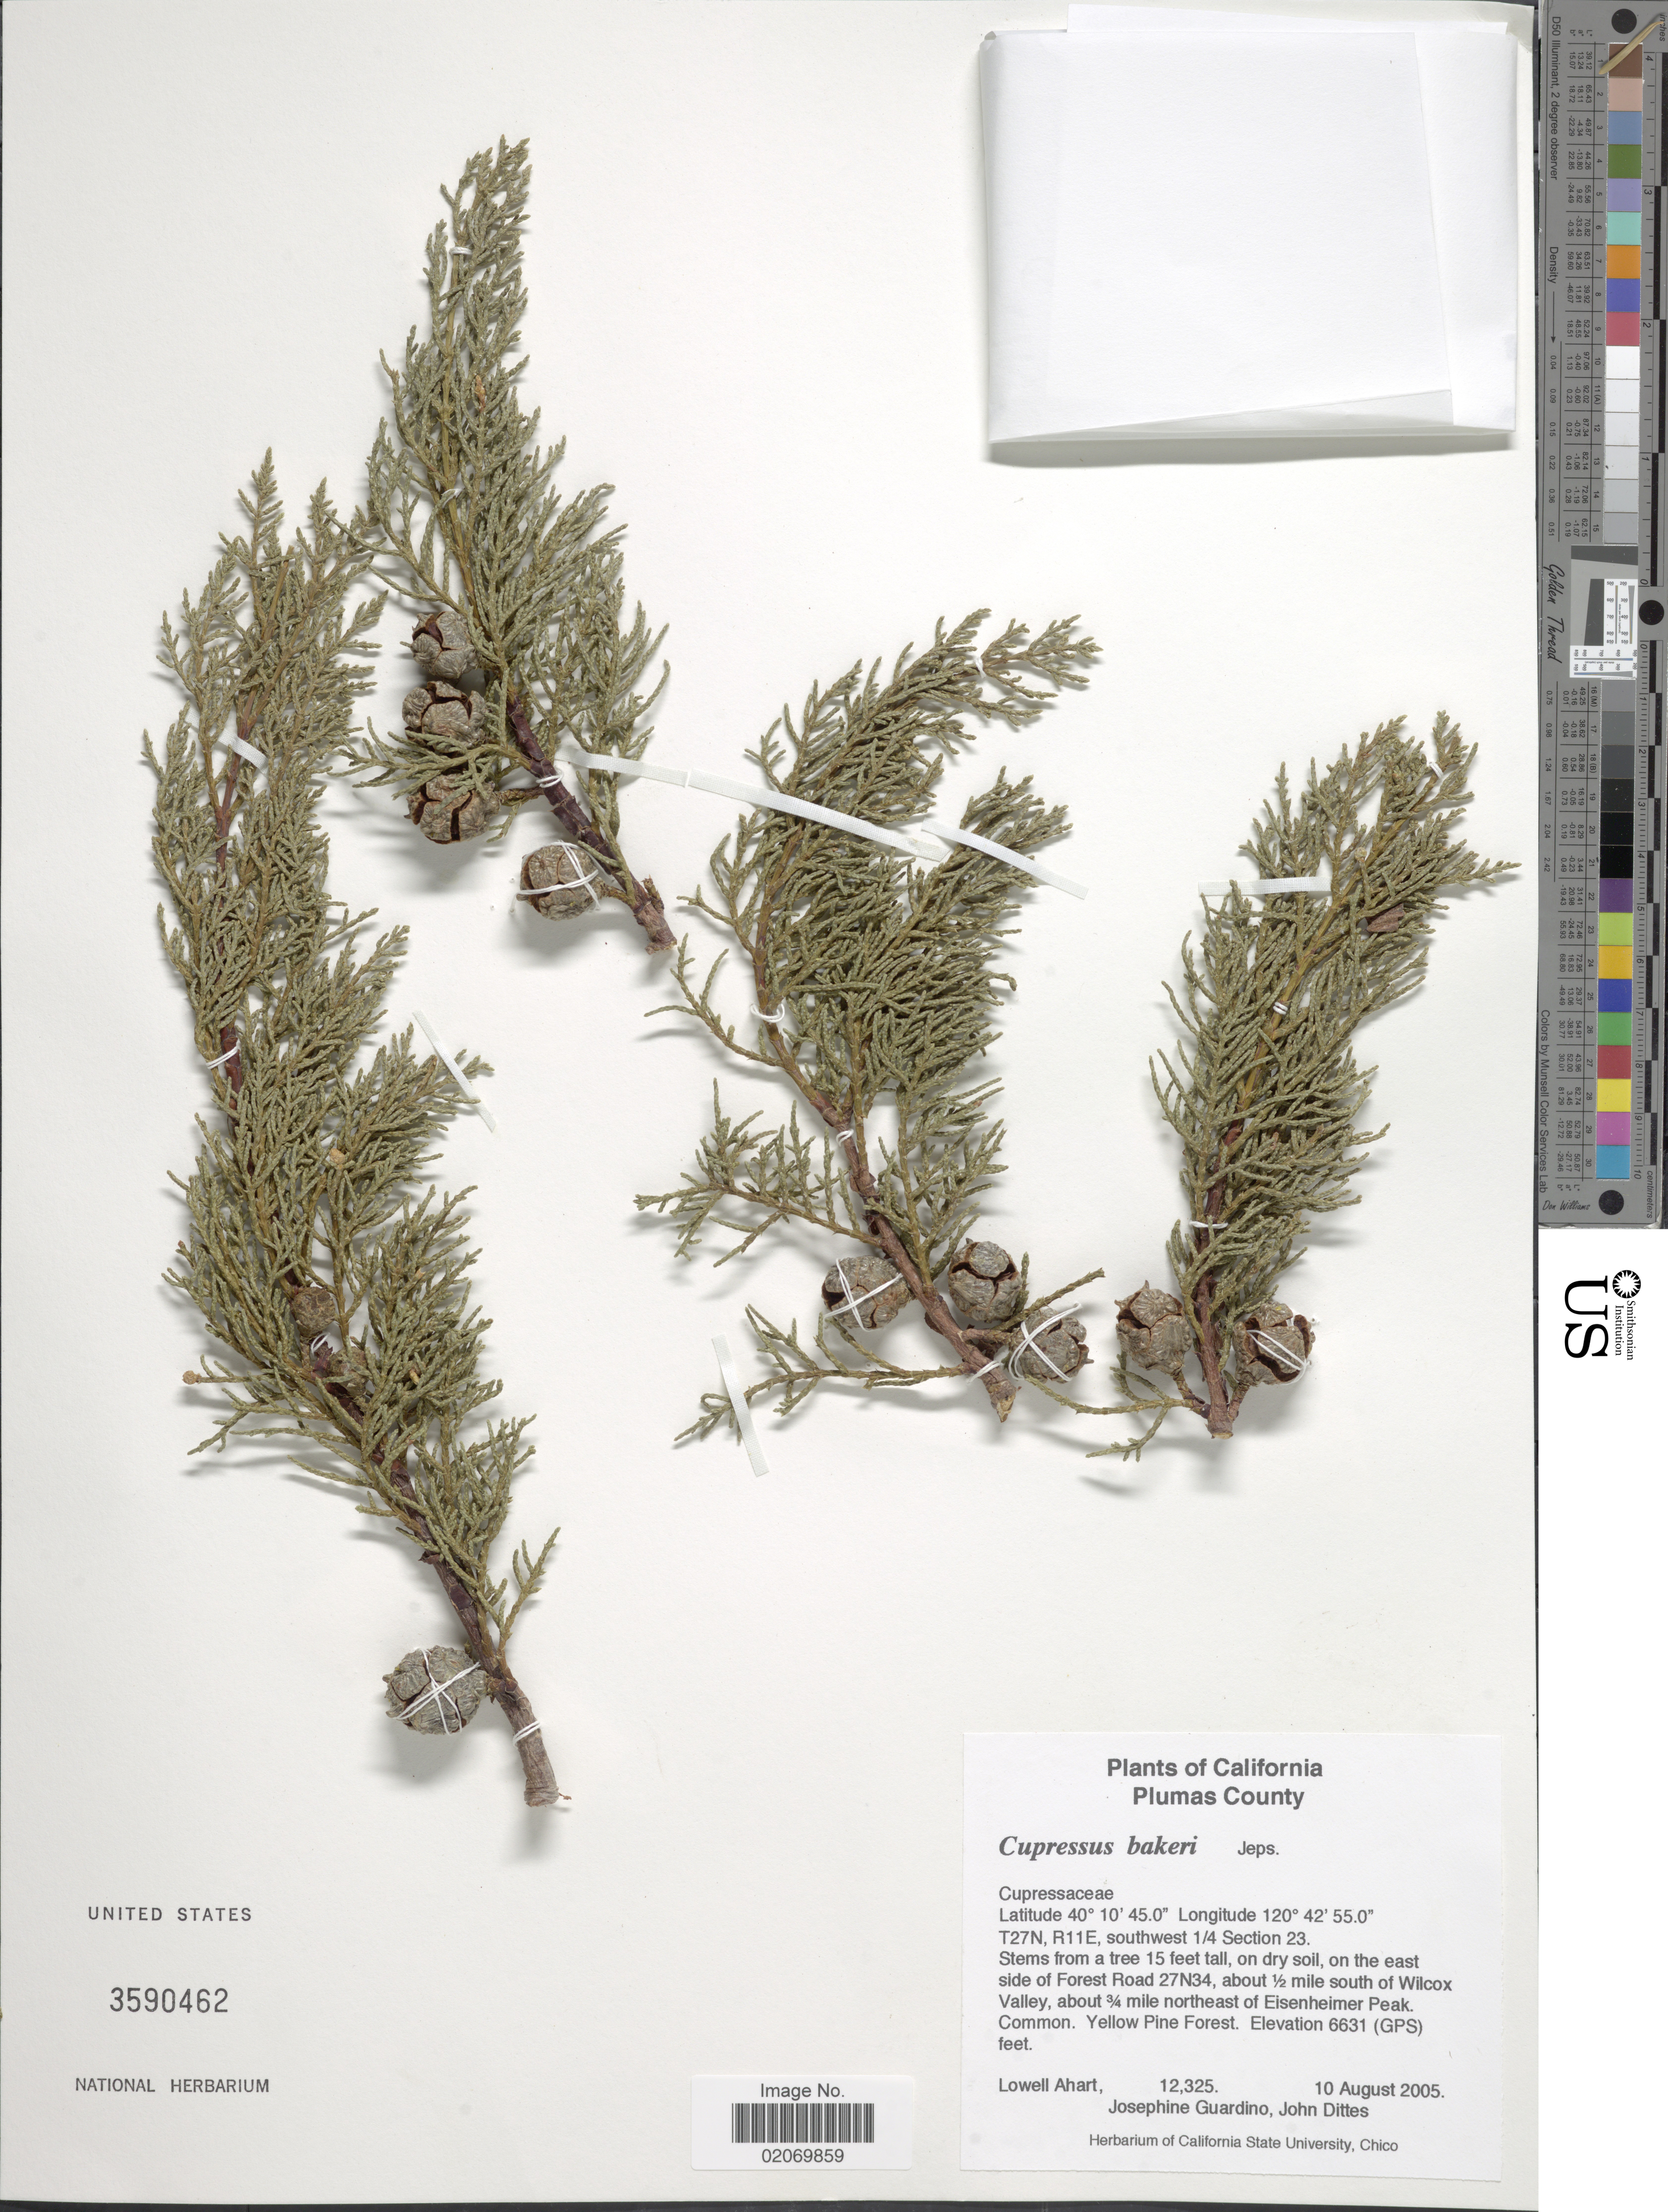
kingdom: Plantae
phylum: Tracheophyta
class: Pinopsida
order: Pinales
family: Cupressaceae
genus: Hesperocyparis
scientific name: Hesperocyparis bakeri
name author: (Jeps.) Bartel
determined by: (US) Smithsonian Institution - National Museum of Natural History - Department of Botany (UNITED STATES)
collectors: L. Ahart, J. Guardino & J. Dittes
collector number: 12325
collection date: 2005-08-10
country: United States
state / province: California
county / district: Plumas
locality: Plumas County, T27N, R11E, southwest 1/4 Section 23, on the east side of Forest Road 27N34, about ½ mile south of Wilcox Valley, about 3/4 mile northeast of Eisenheimer Peak. Common. Yellow Pine Forest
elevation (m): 2021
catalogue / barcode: US 3590462